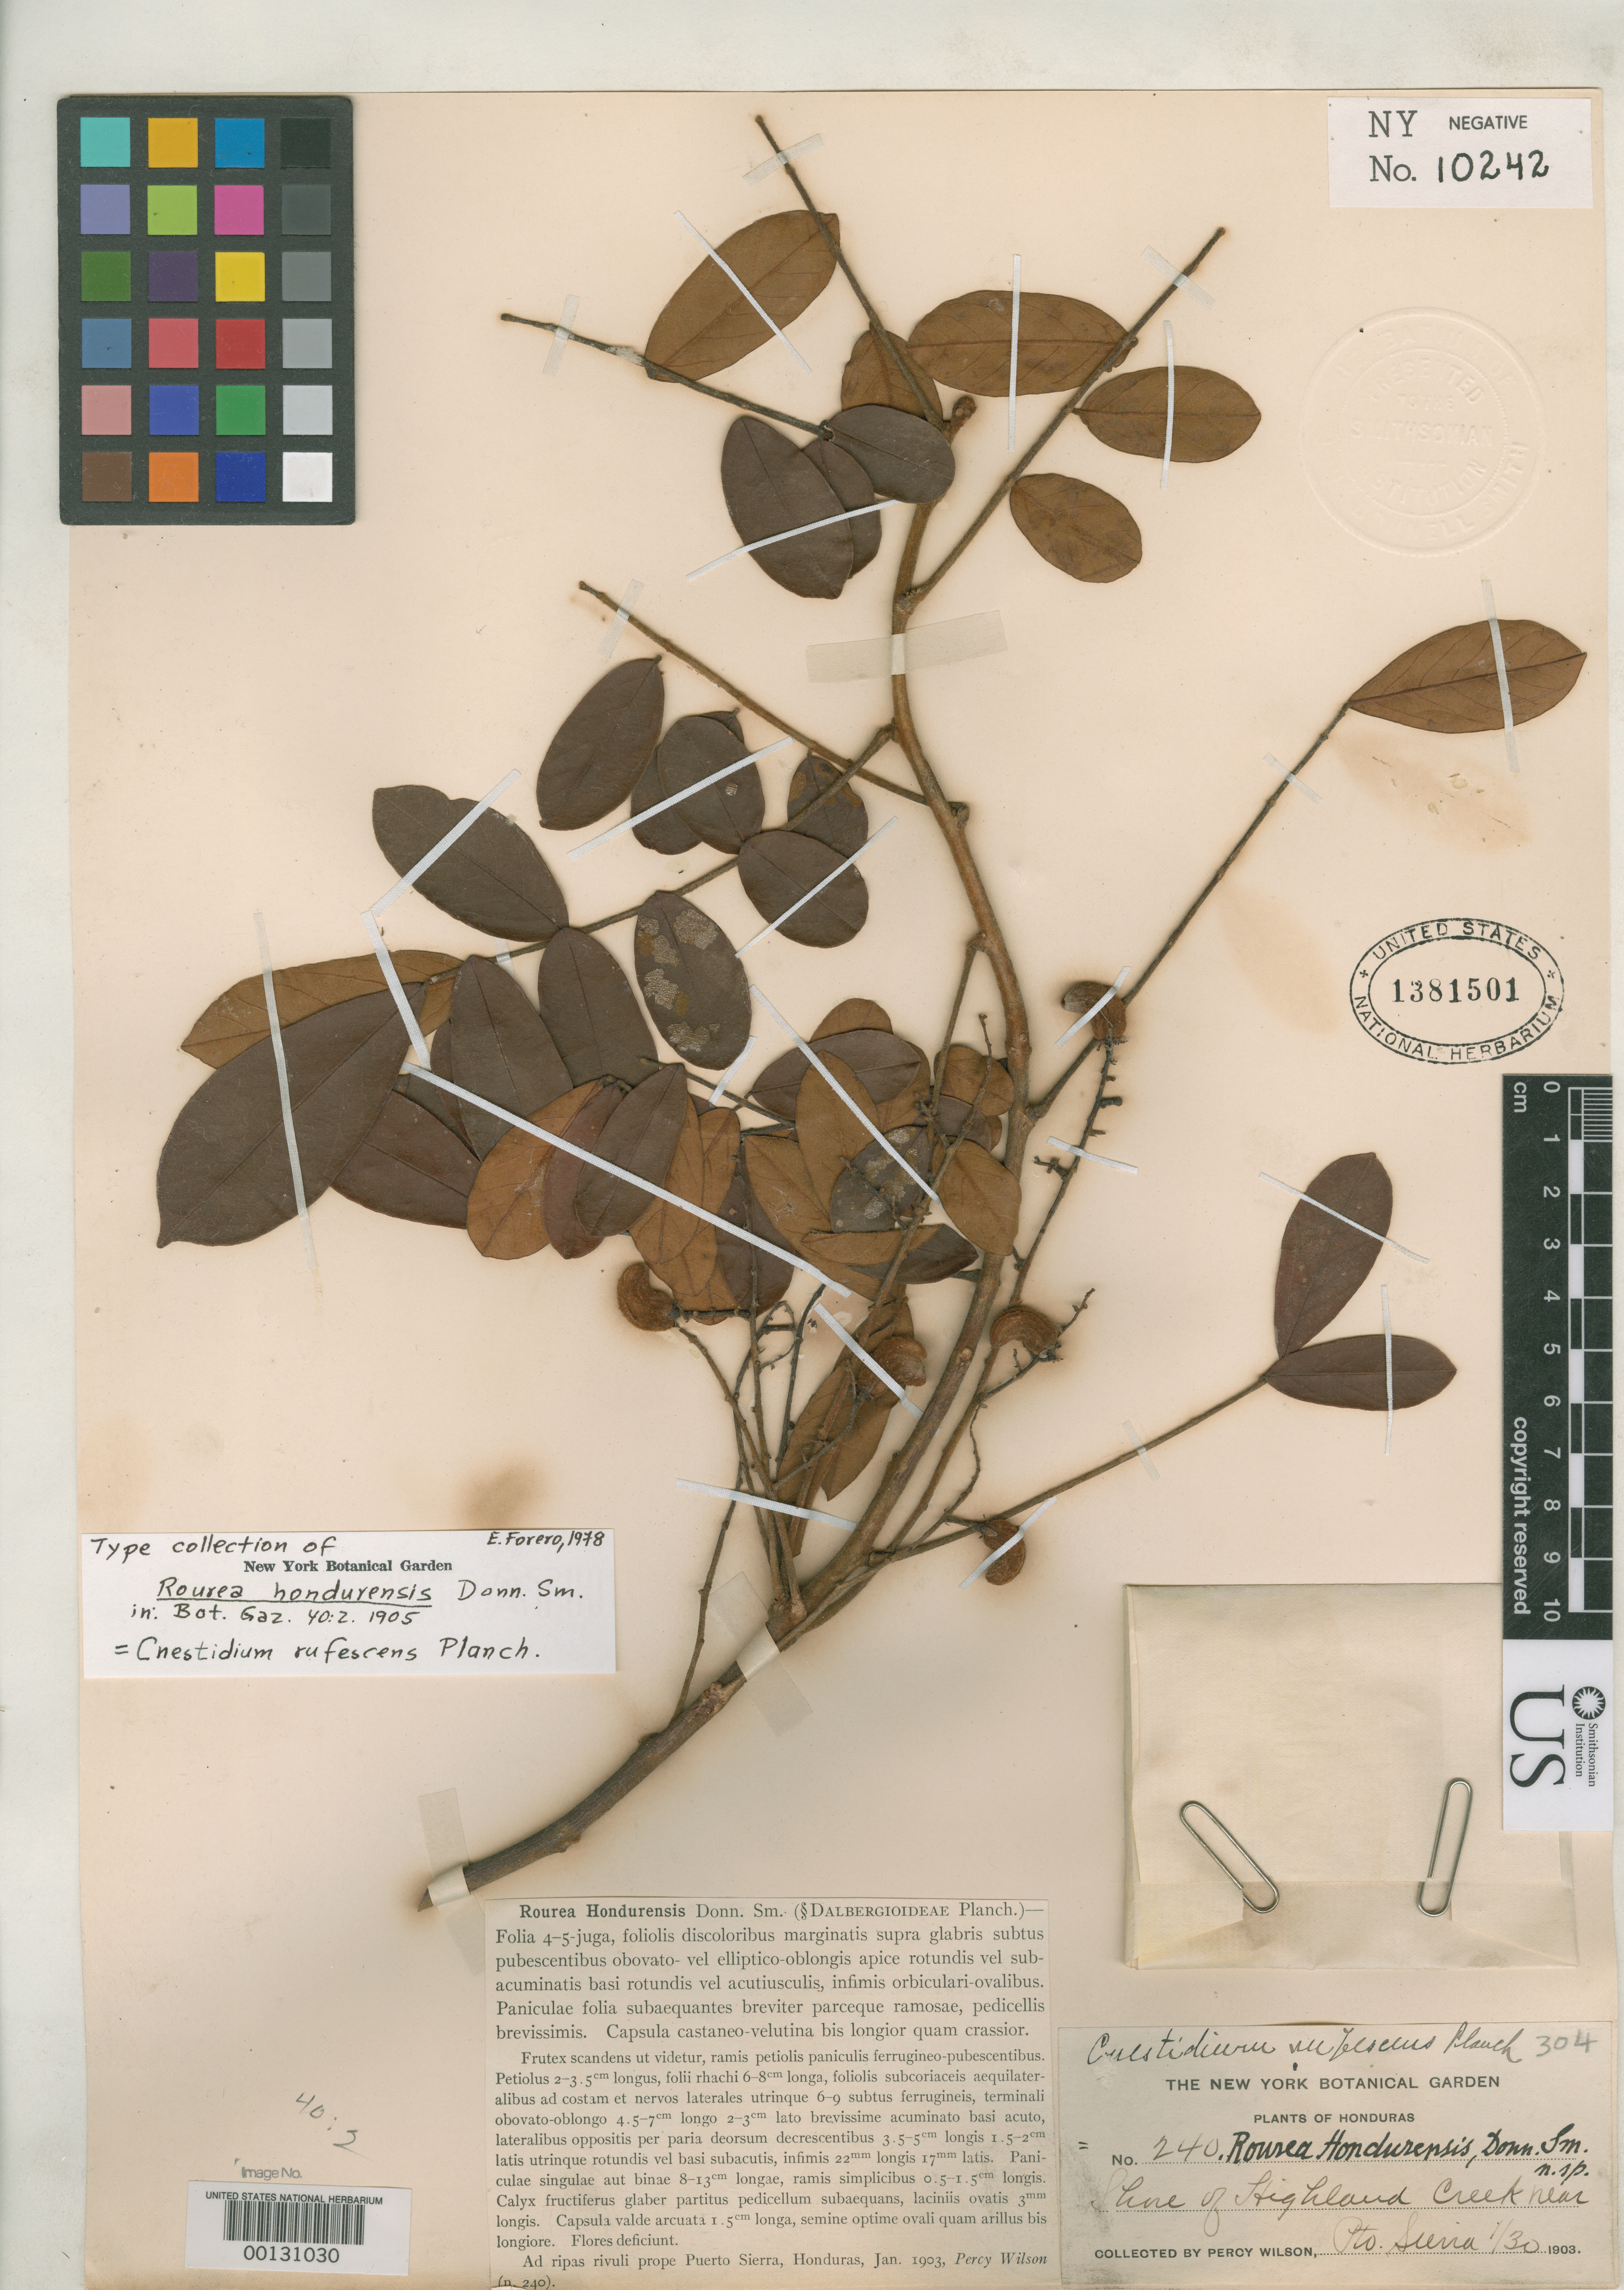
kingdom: Plantae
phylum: Tracheophyta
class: Magnoliopsida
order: Oxalidales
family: Connaraceae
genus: Rourea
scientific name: Rourea hondurensis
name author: Donn. Sm.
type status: Type Collection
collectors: P. Wilson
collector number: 240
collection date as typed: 30 Jan 1903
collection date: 1903-01-30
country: Honduras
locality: Shore of highland Creek near Puerto Sierra.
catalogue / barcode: US 1381501